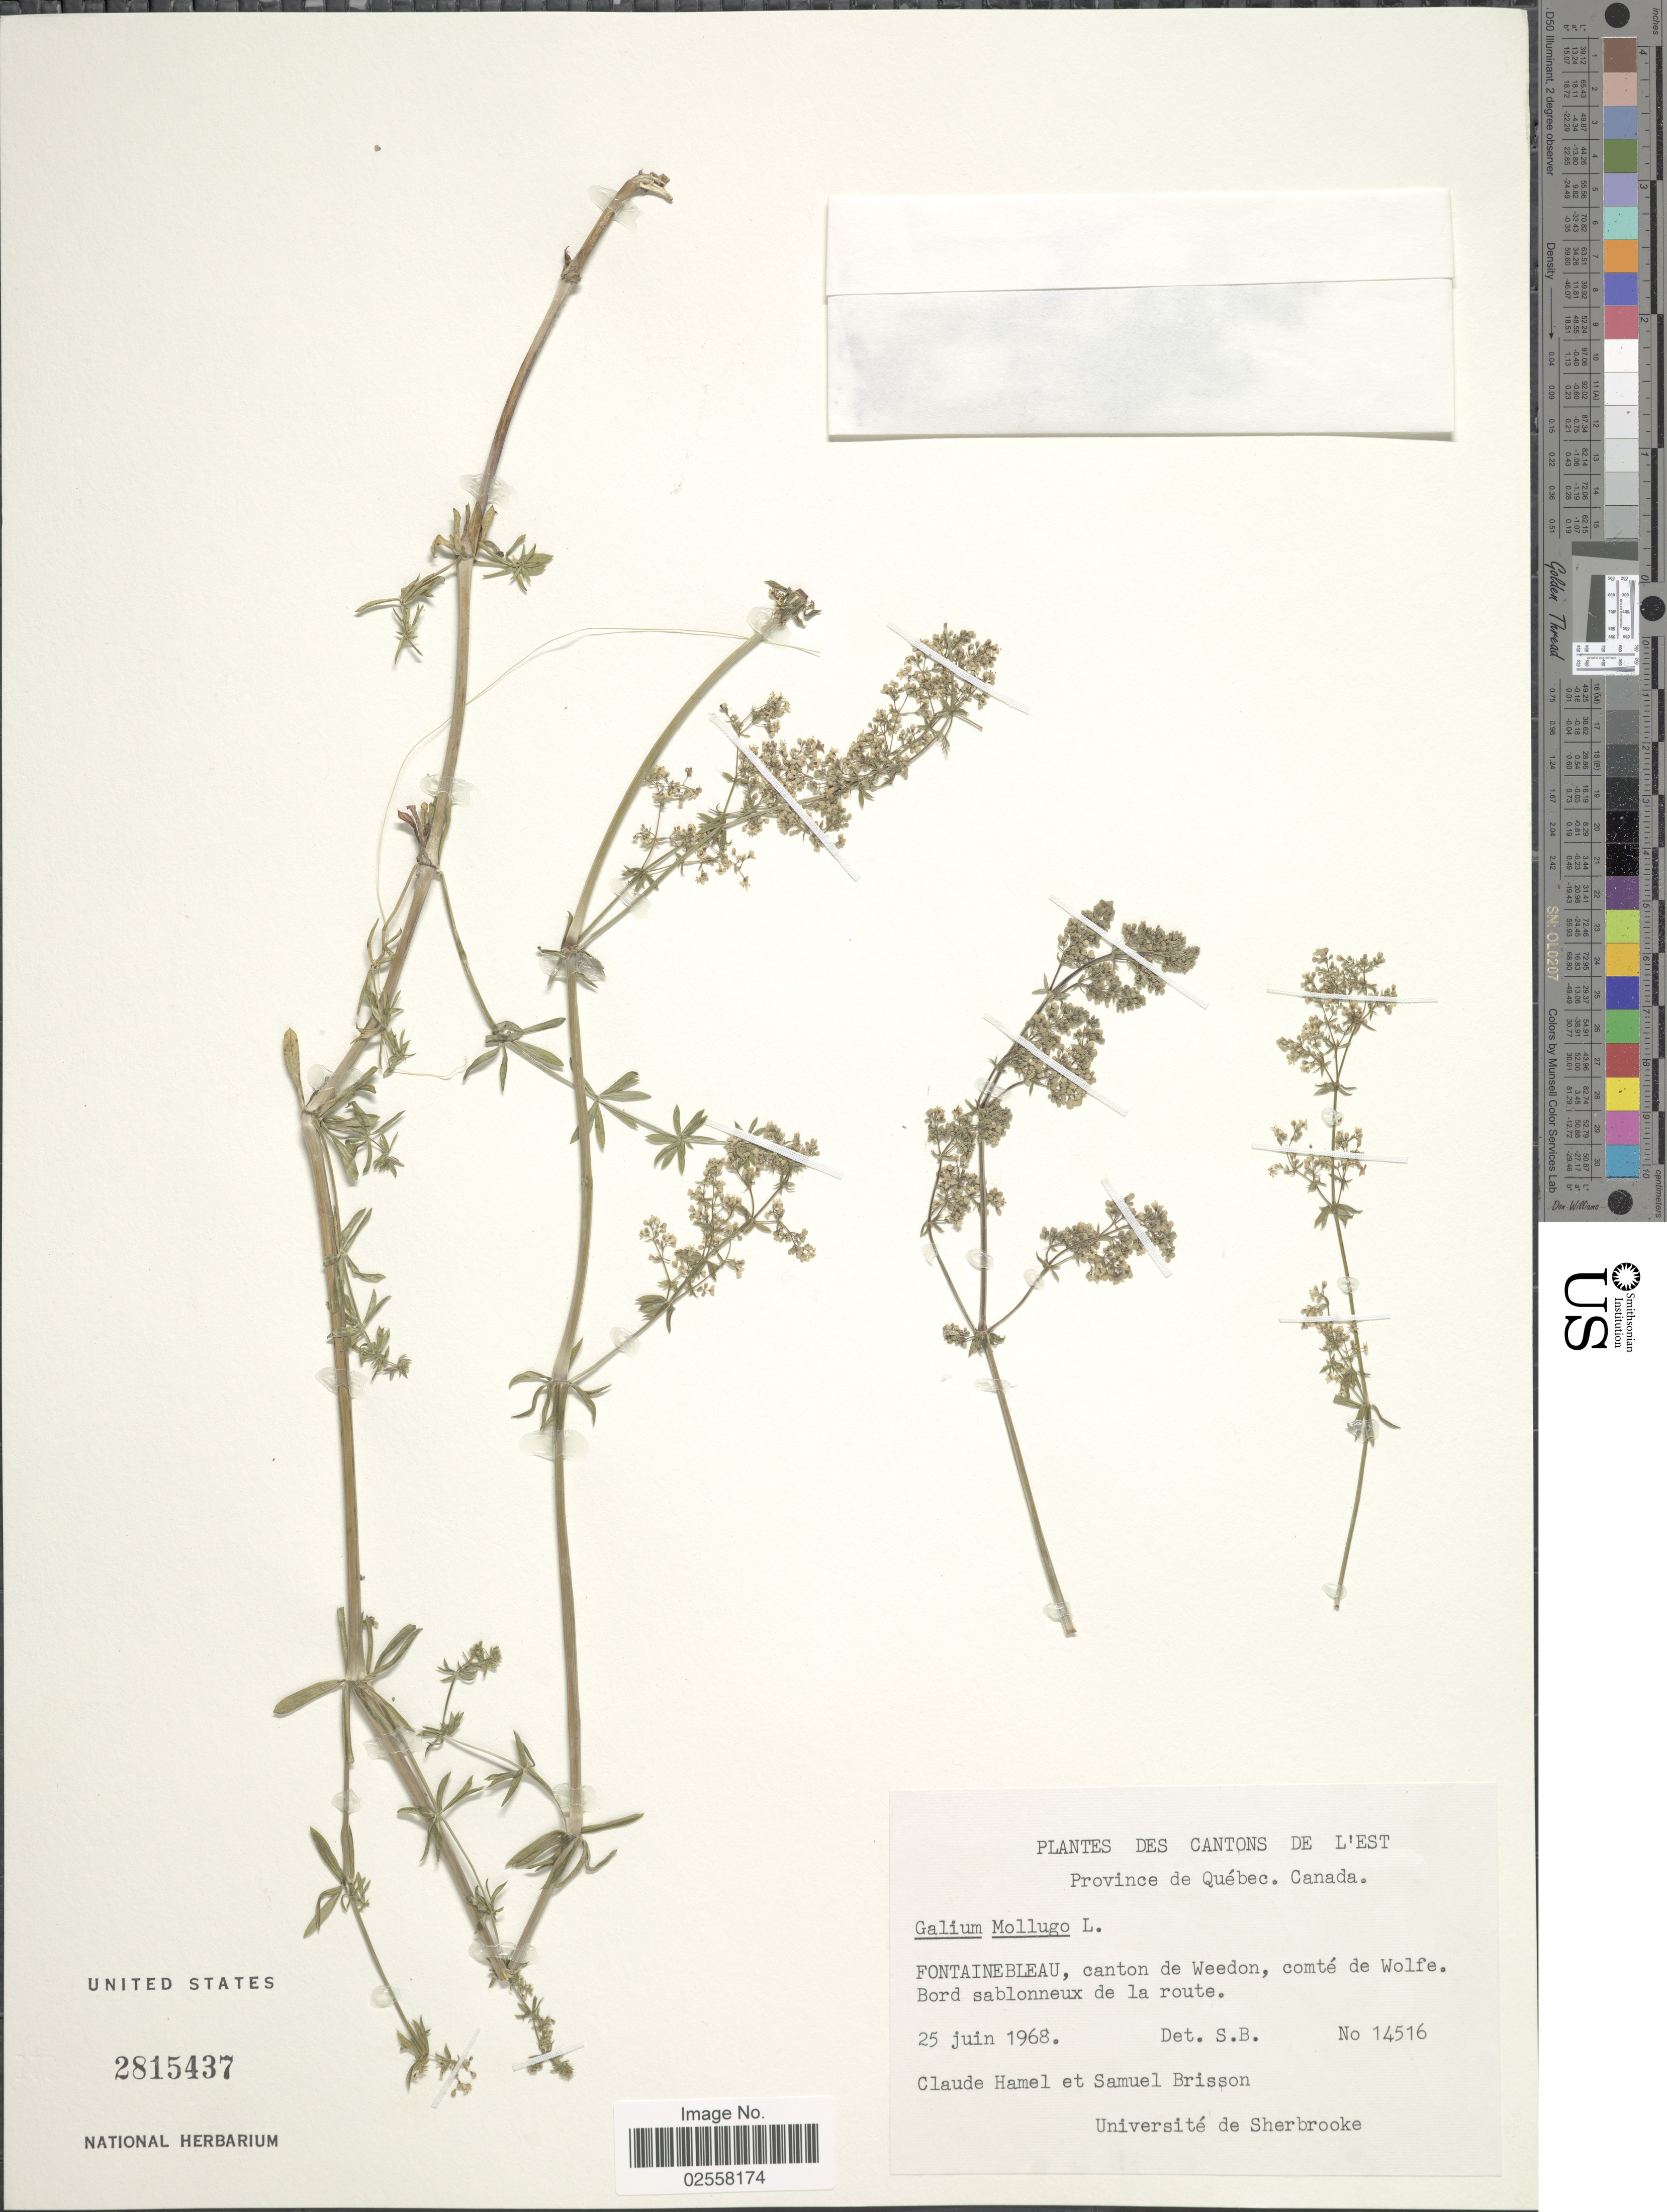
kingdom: Plantae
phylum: Tracheophyta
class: Magnoliopsida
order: Gentianales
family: Rubiaceae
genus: Galium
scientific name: Galium mollugo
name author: L.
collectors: C. Hamel & S. Brisson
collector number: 14516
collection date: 1968-06-25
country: Canada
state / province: Quebec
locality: Des Cantons De L'est, Fontainebleau, canton de Weedon, comte de Wolfe. Bord sablonneux de la route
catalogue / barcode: US 2815437